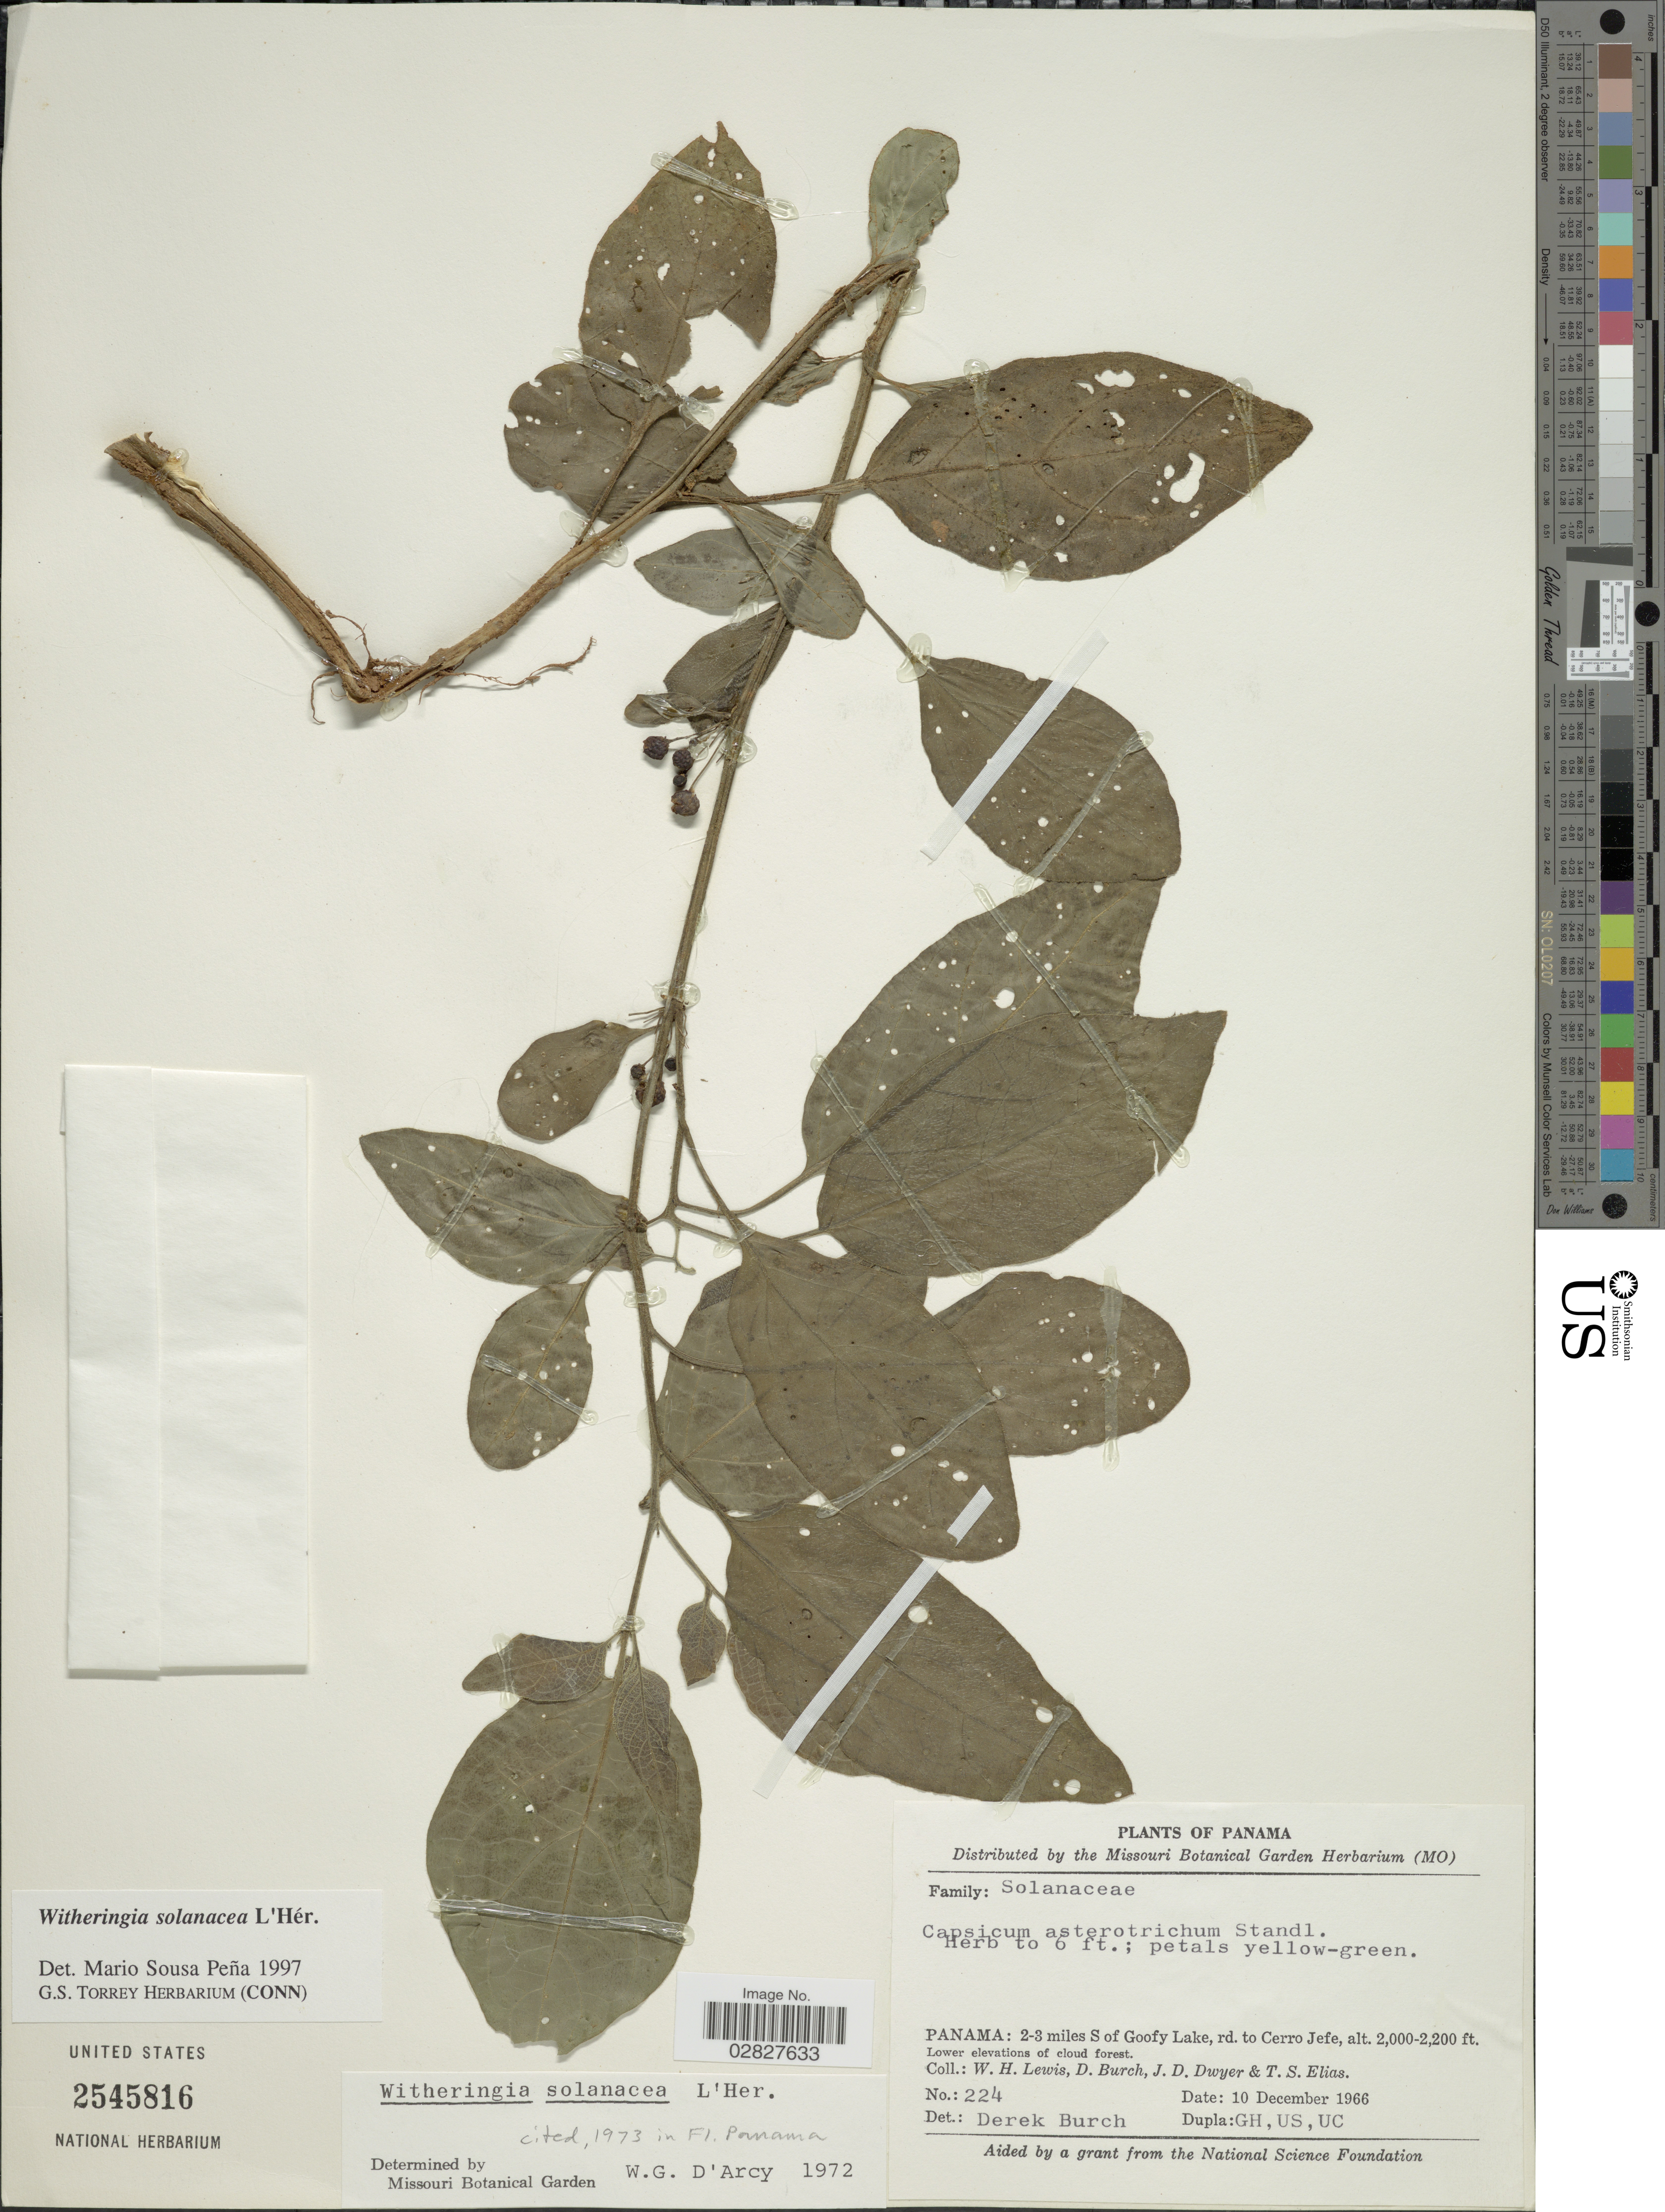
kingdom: Plantae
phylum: Tracheophyta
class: Magnoliopsida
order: Solanales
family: Solanaceae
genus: Witheringia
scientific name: Witheringia solanacea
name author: L'Hér.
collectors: W. H. Lewis, D. Burch, J. D. Dwyer & T. S. Elias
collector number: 224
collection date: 1966-12-10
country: Panama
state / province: Panamá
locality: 2-3 miles S of Goofy Lake, rd. to Cerro Jefe. Lower elevations of cloud forest.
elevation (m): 610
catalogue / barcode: US 2545816